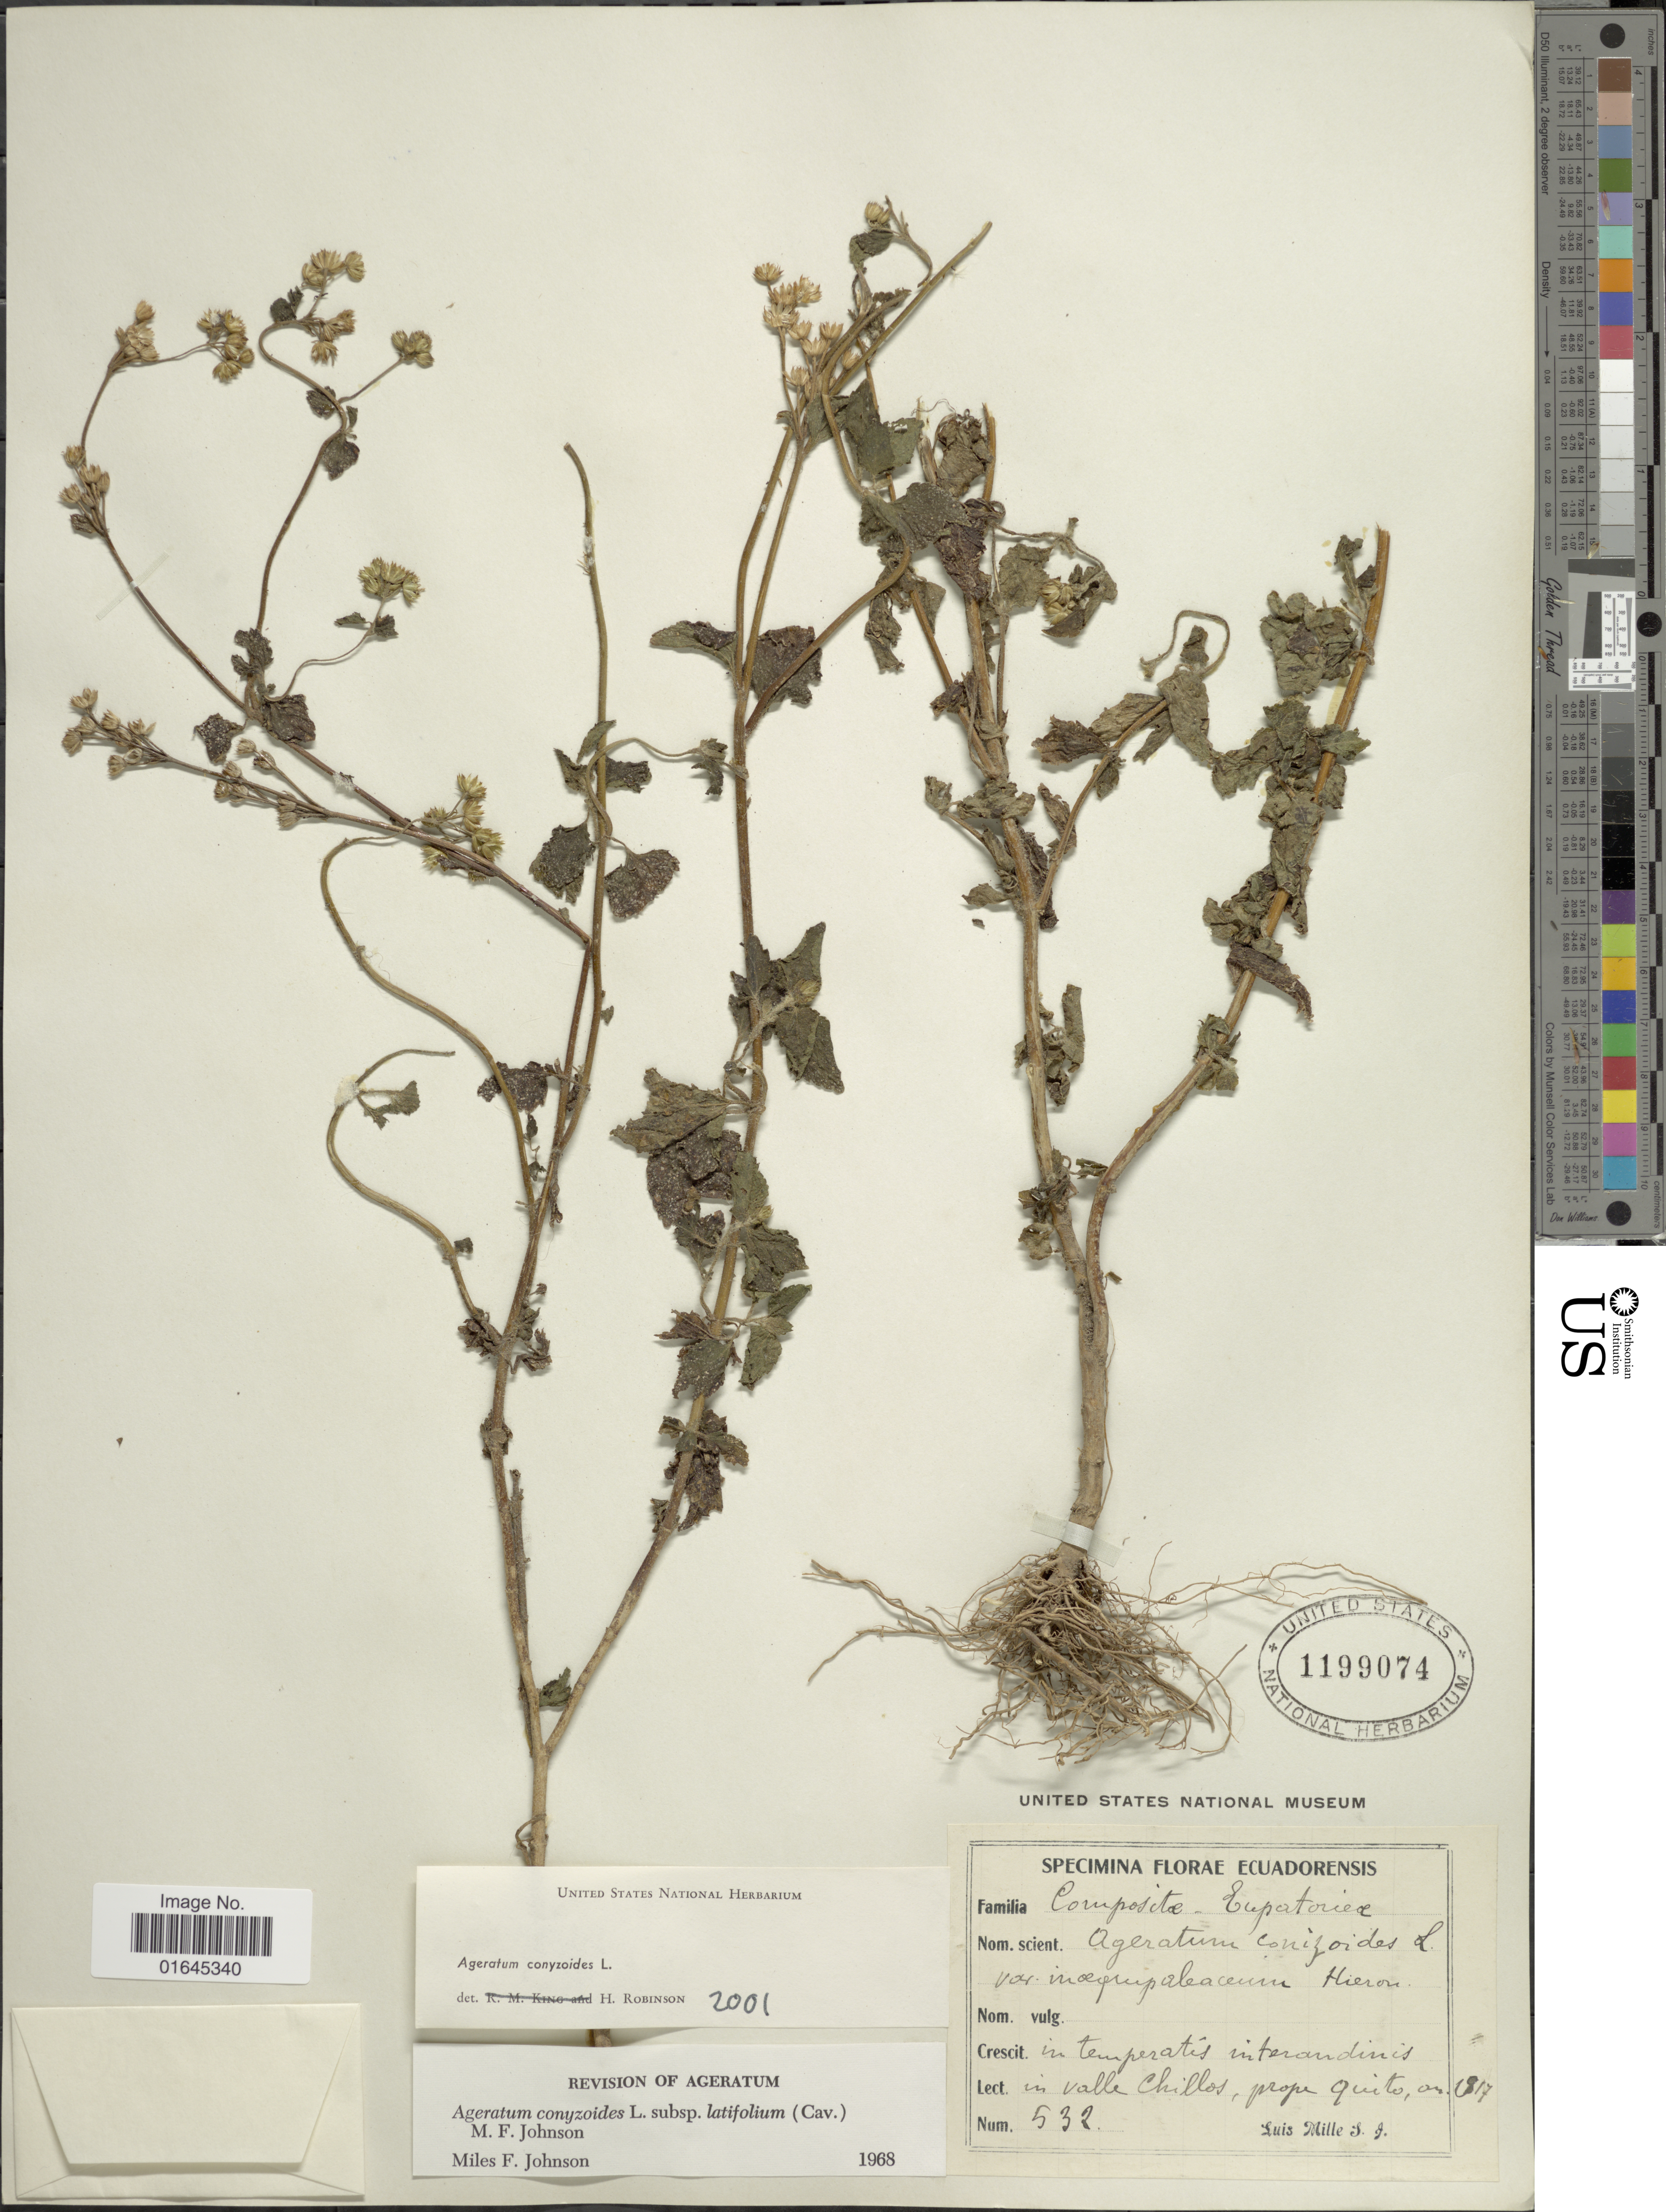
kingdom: Plantae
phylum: Tracheophyta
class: Magnoliopsida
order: Asterales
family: Asteraceae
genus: Ageratum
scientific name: Ageratum conyzoides subsp. conyzoides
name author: L.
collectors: L. Mille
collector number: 532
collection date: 1817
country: Ecuador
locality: In valle Chillos, prope quito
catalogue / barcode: US 1199074